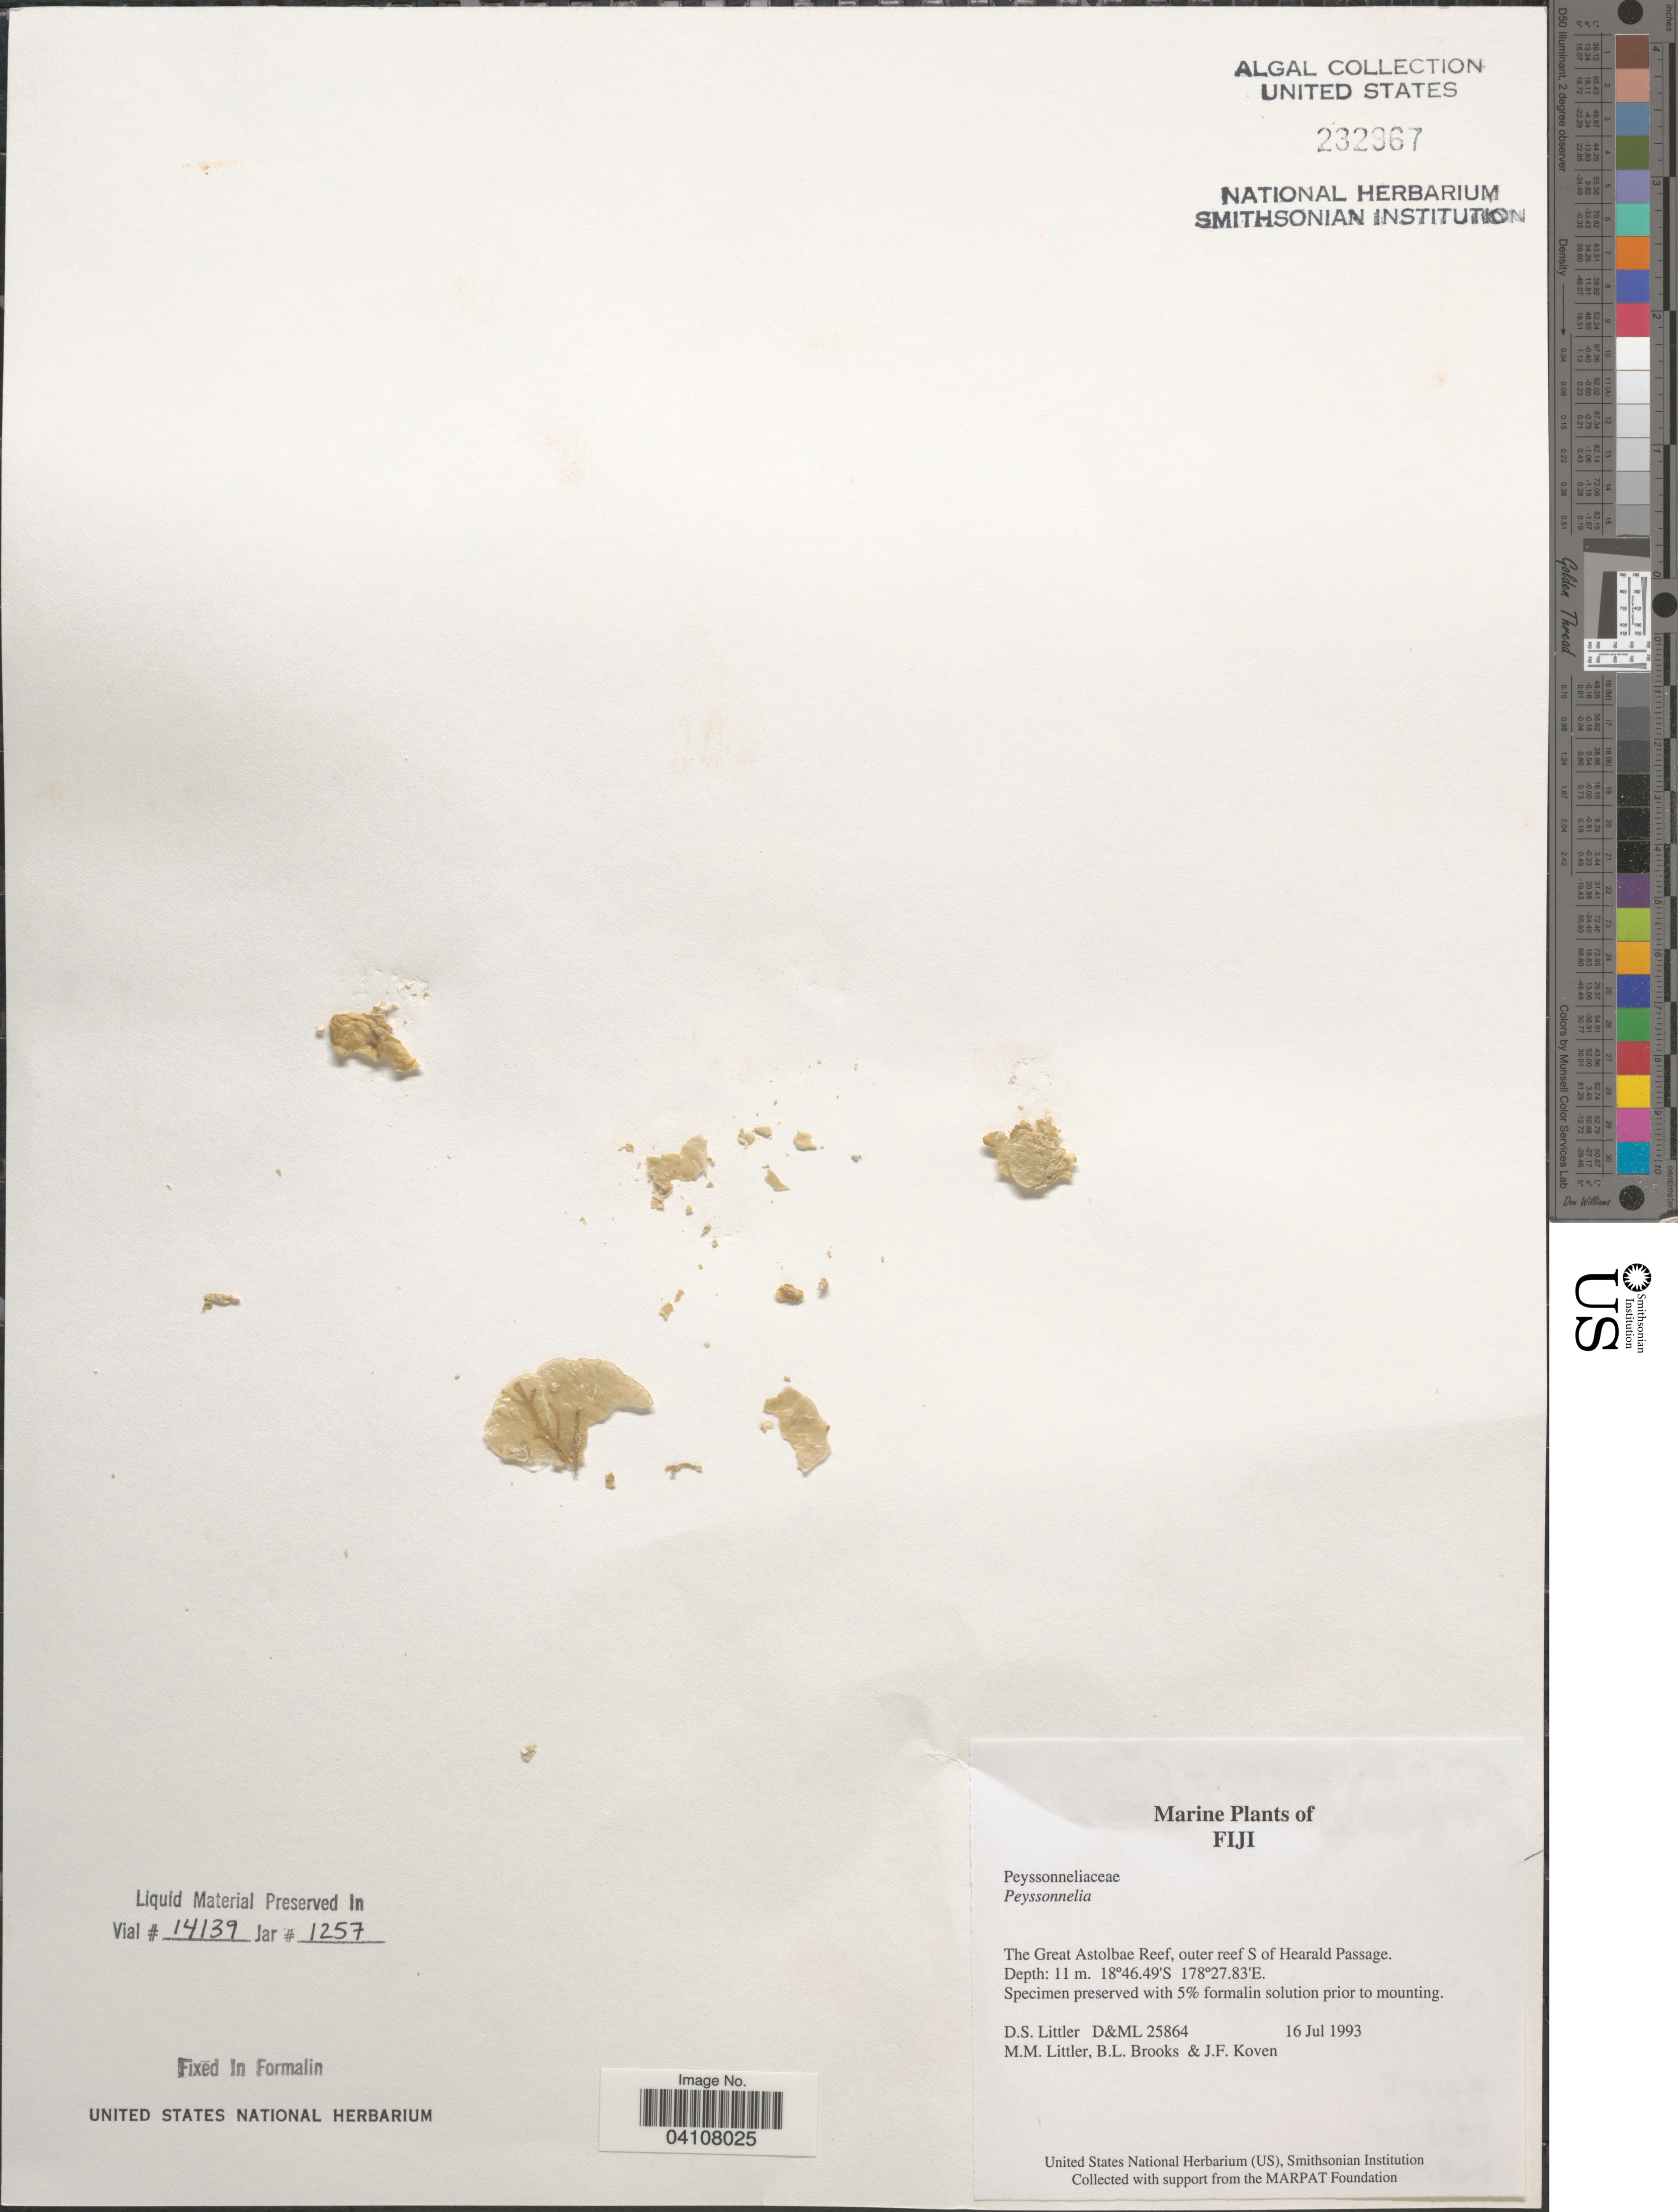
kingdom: Plantae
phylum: Rhodophyta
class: Florideophyceae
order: Peyssonneliales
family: Peyssonneliaceae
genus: Peyssonnelia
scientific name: Peyssonnelia sp.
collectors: D. S. Littler, B. Brooks & J. Koven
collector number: D&ML25864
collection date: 1993-07-16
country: Fiji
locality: The Great Astrolabe Reef, outer reef S of Hearald Passage.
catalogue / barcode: US 232967